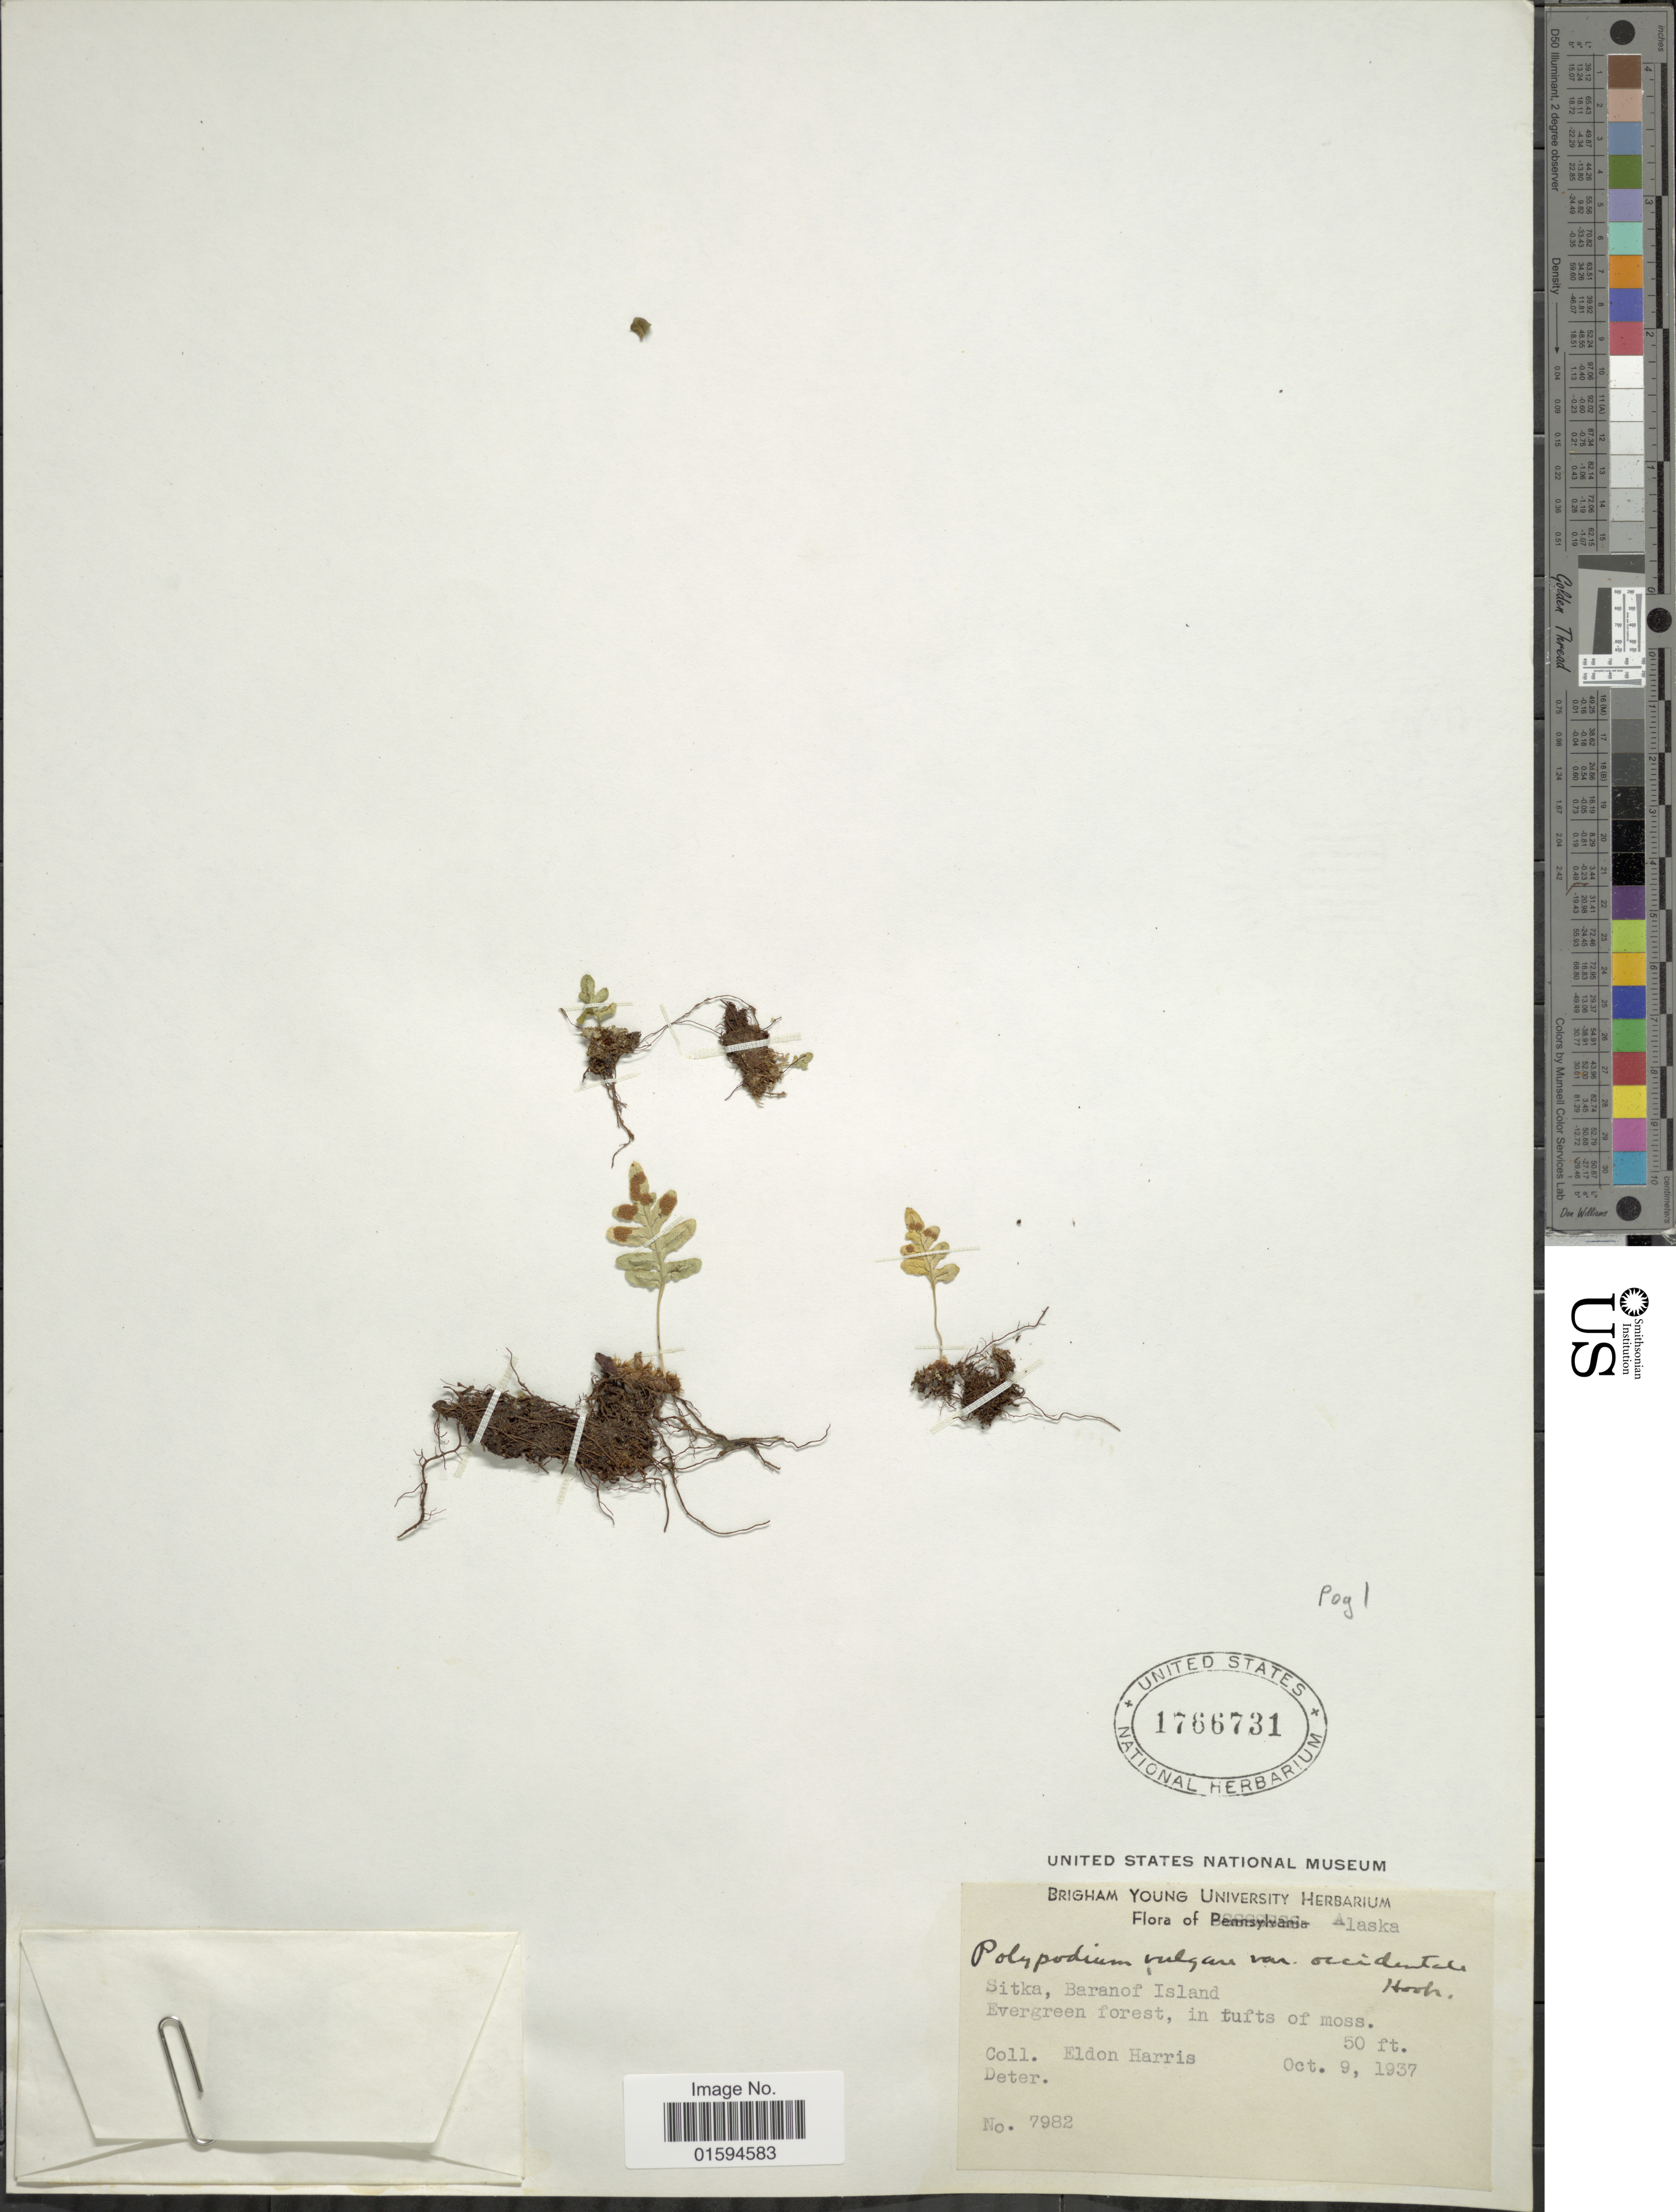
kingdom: Plantae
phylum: Tracheophyta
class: Polypodiopsida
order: Polypodiales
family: Polypodiaceae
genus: Polypodium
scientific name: Polypodium glycyrrhiza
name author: D.C. Eaton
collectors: E. Harris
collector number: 7982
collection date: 1937-10-09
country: United States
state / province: Alaska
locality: Sitka, Baranof Island, Evergreen forest.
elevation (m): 15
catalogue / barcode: US 1766731